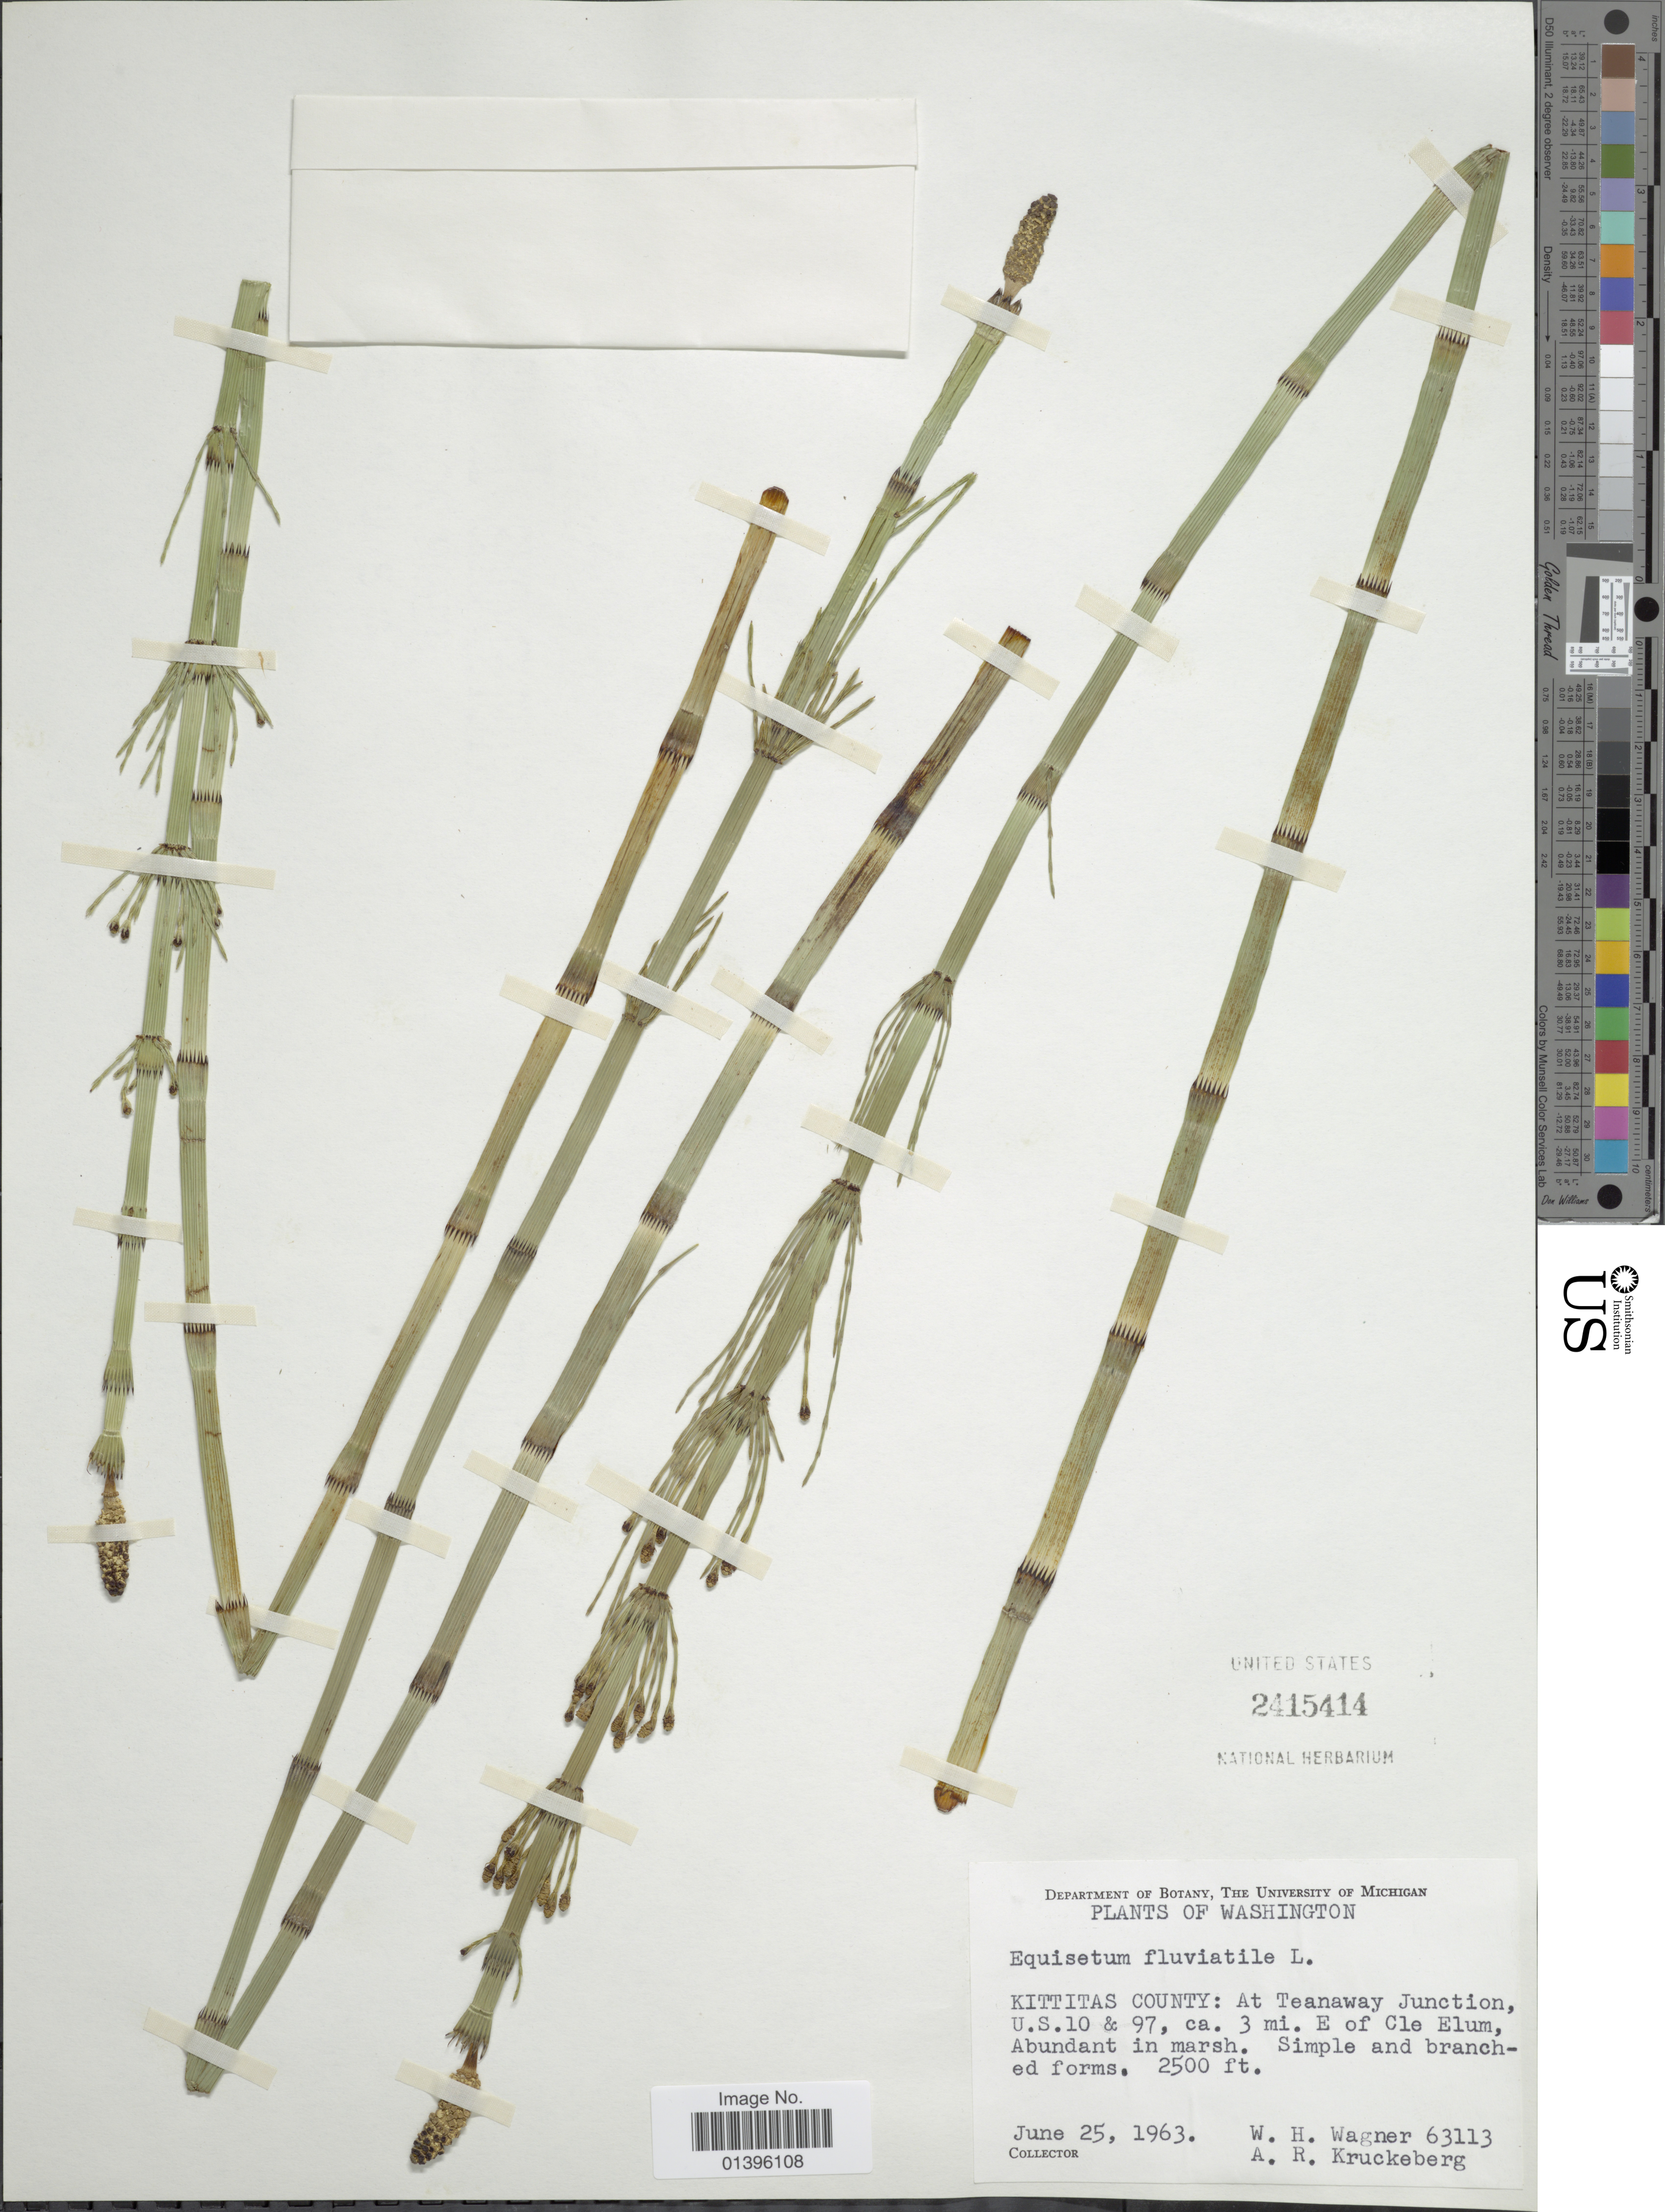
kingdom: Plantae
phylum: Tracheophyta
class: Polypodiopsida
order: Equisetales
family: Equisetaceae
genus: Equisetum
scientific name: Equisetum fluviatile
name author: L.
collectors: W. H. Wagner & A. Kruckeberg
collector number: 63113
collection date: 1963-06-25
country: United States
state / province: Washington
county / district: Kittitas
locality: Kittitas County: At Teanaway Junction, U.S.10 & 97, ca. 3 mi. E of Cle Elum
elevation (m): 762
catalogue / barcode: US 2415414